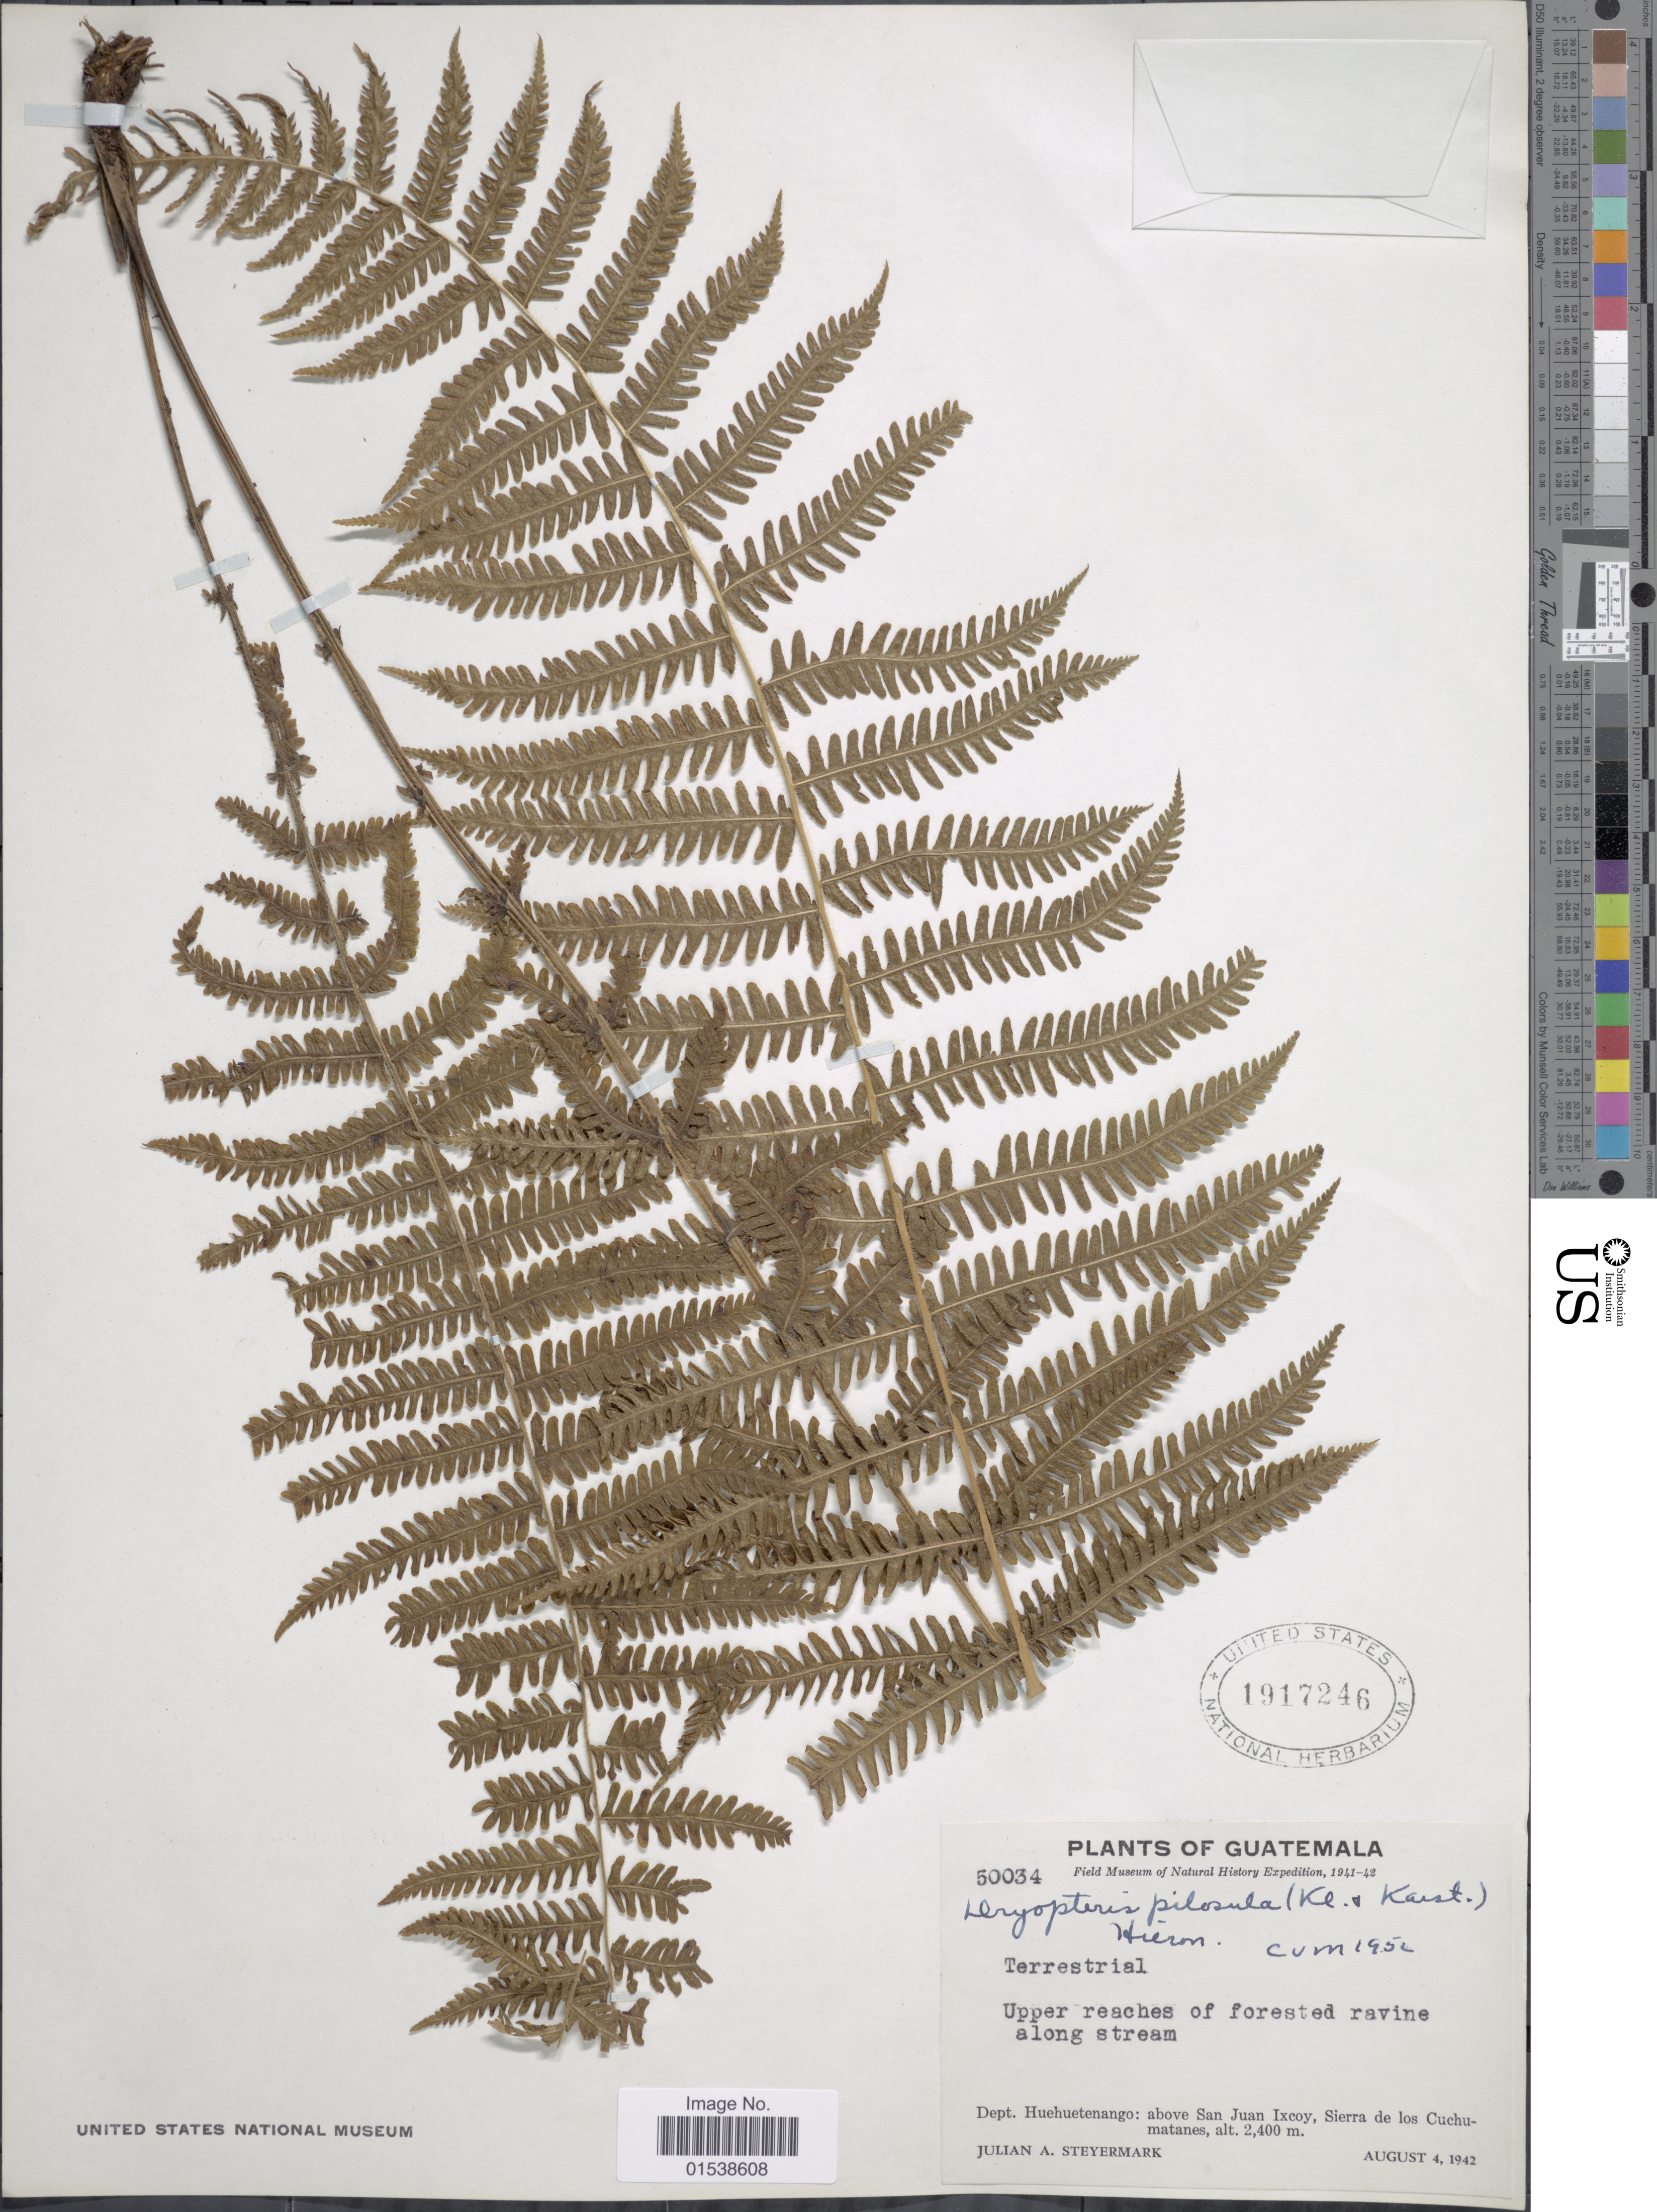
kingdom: Plantae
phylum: Tracheophyta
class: Polypodiopsida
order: Polypodiales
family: Thelypteridaceae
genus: Amauropelta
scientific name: Amauropelta pilosula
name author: (Klotzsch & H. Karst.) Á. Löve & D. Löve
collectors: J. Steyermark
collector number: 50034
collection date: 1942-08-04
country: Guatemala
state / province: Huehuetenango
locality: Dept. Huehuetenango: above San Juan Ixcoy, Sierra de los Cuchumatanes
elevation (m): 2400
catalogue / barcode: US 1917246